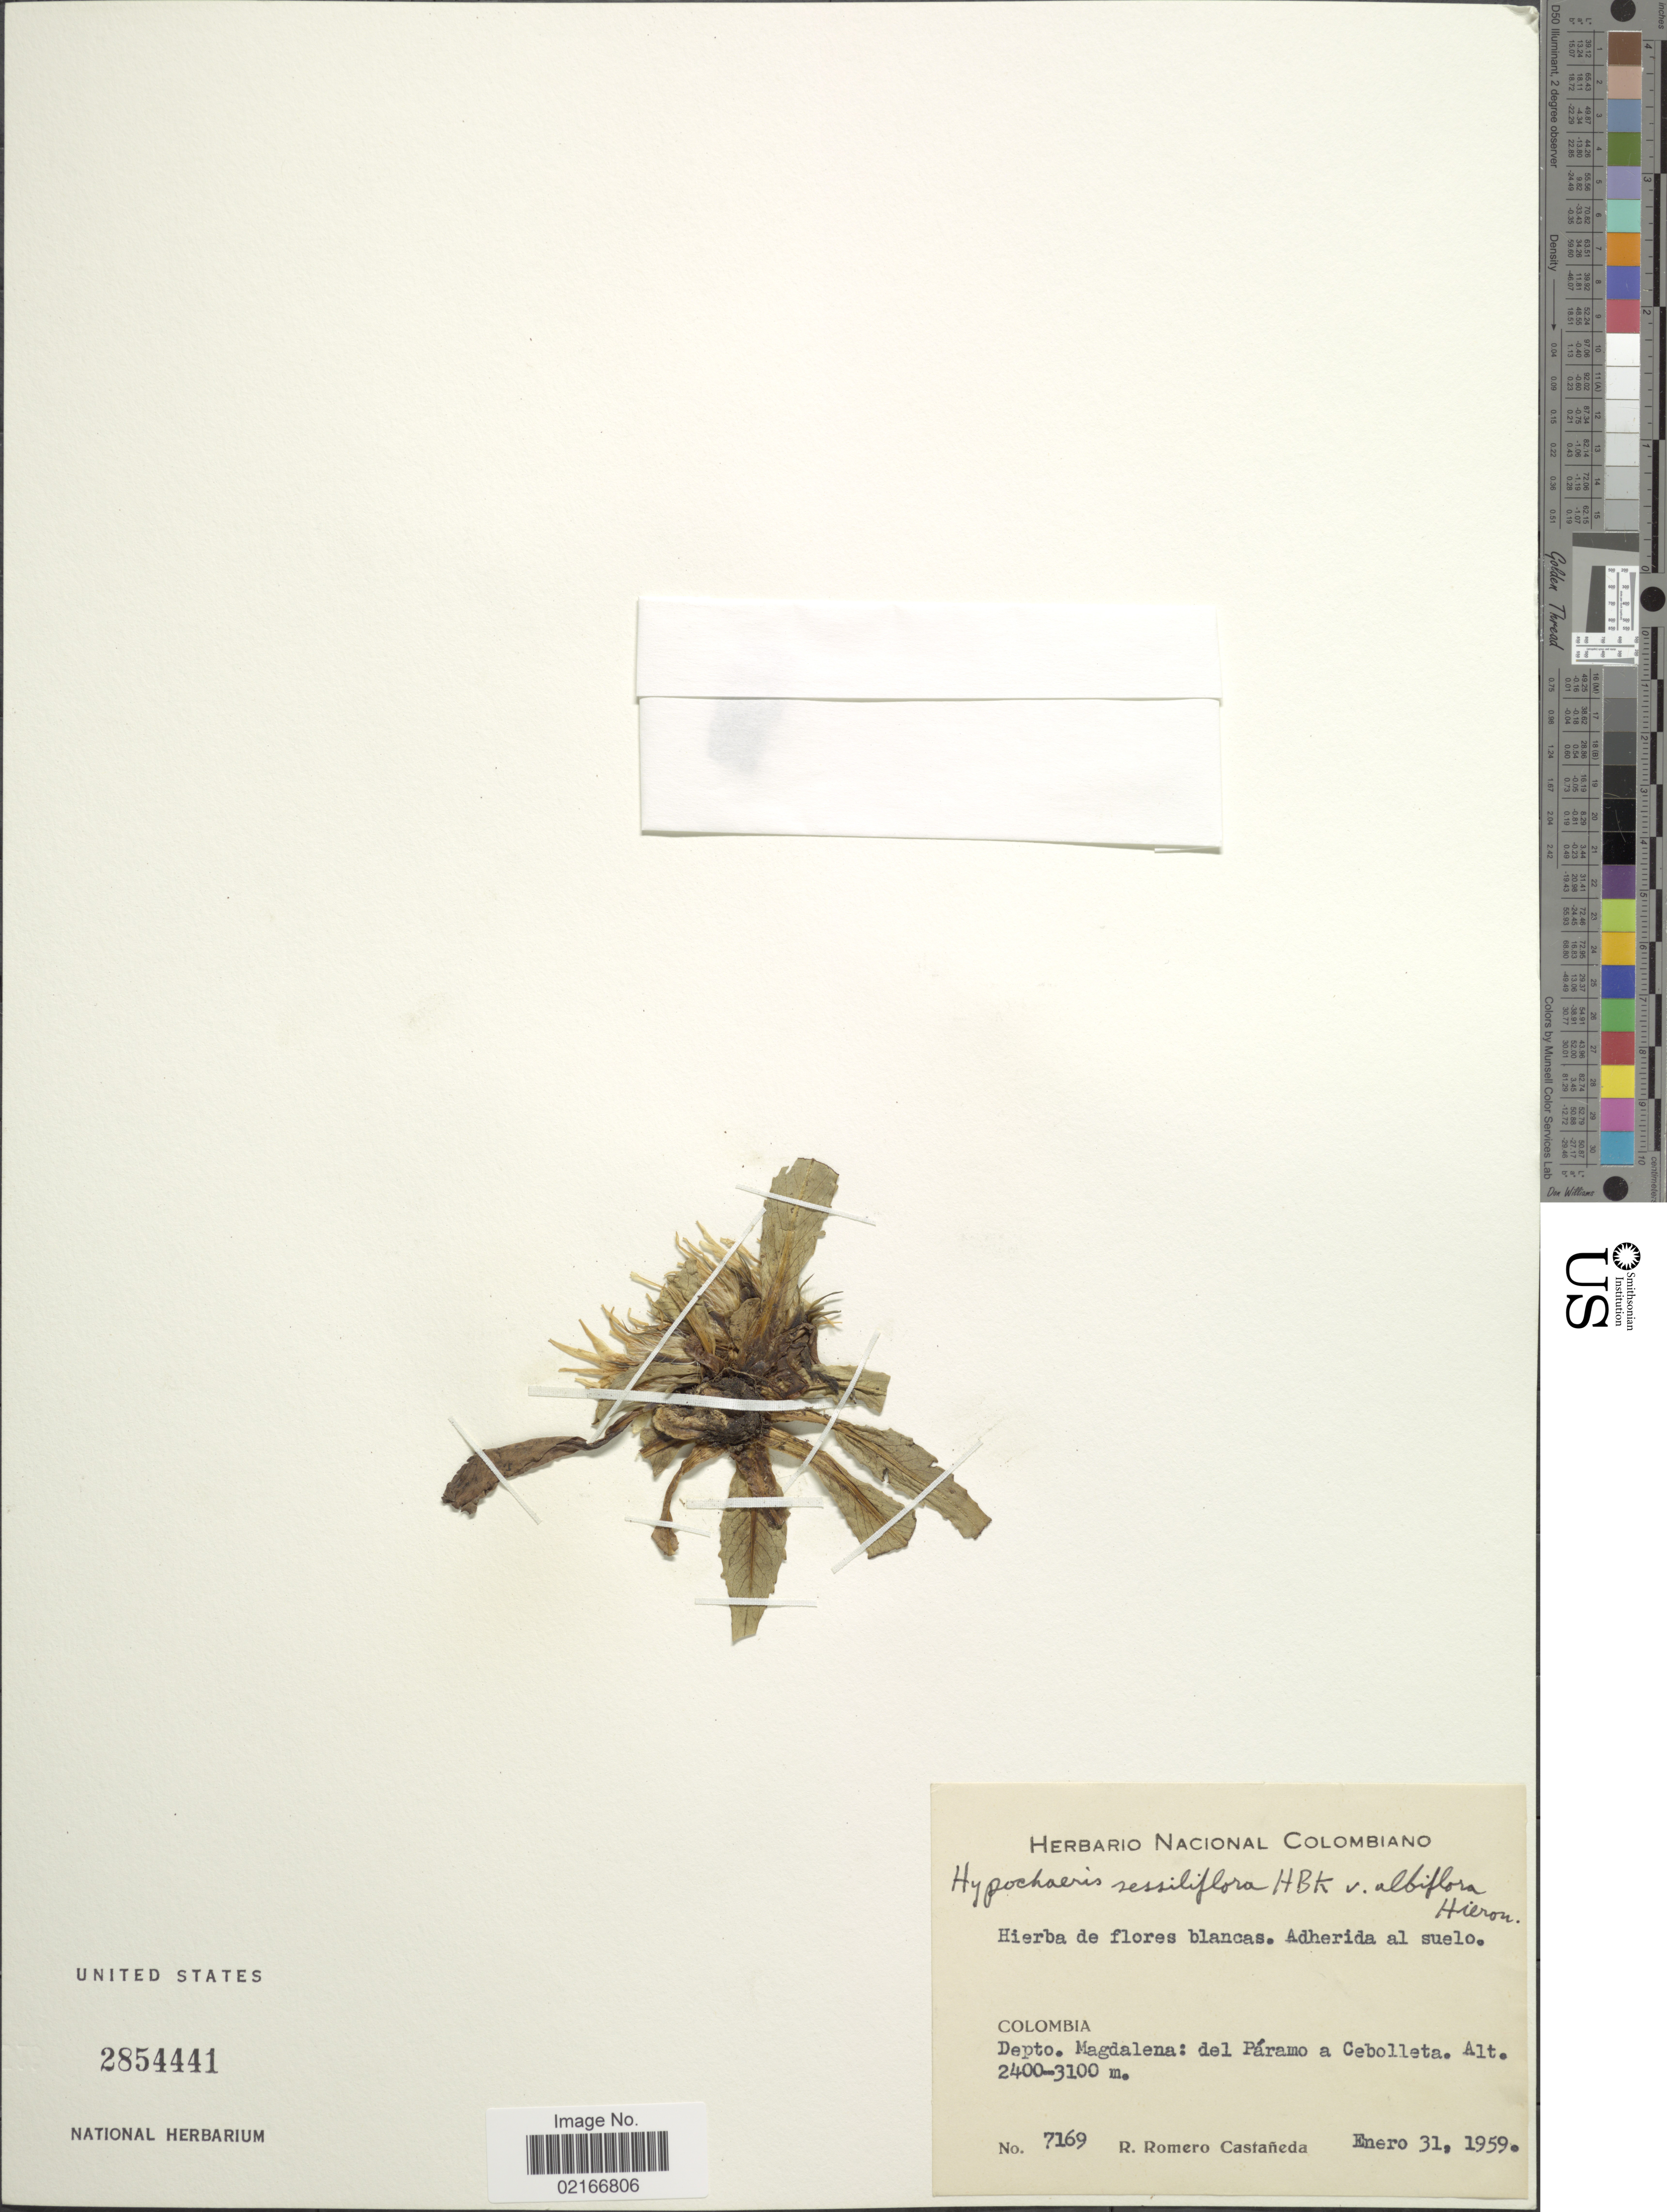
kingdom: Plantae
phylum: Tracheophyta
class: Magnoliopsida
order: Asterales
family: Asteraceae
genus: Hypochaeris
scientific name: Hypochaeris sessiliflora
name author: Kunth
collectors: R. Romero Castañeda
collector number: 7169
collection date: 1959-01-31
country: Colombia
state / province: Magdalena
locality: Del Páramo a Cebolleta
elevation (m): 2400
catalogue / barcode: US 2854441